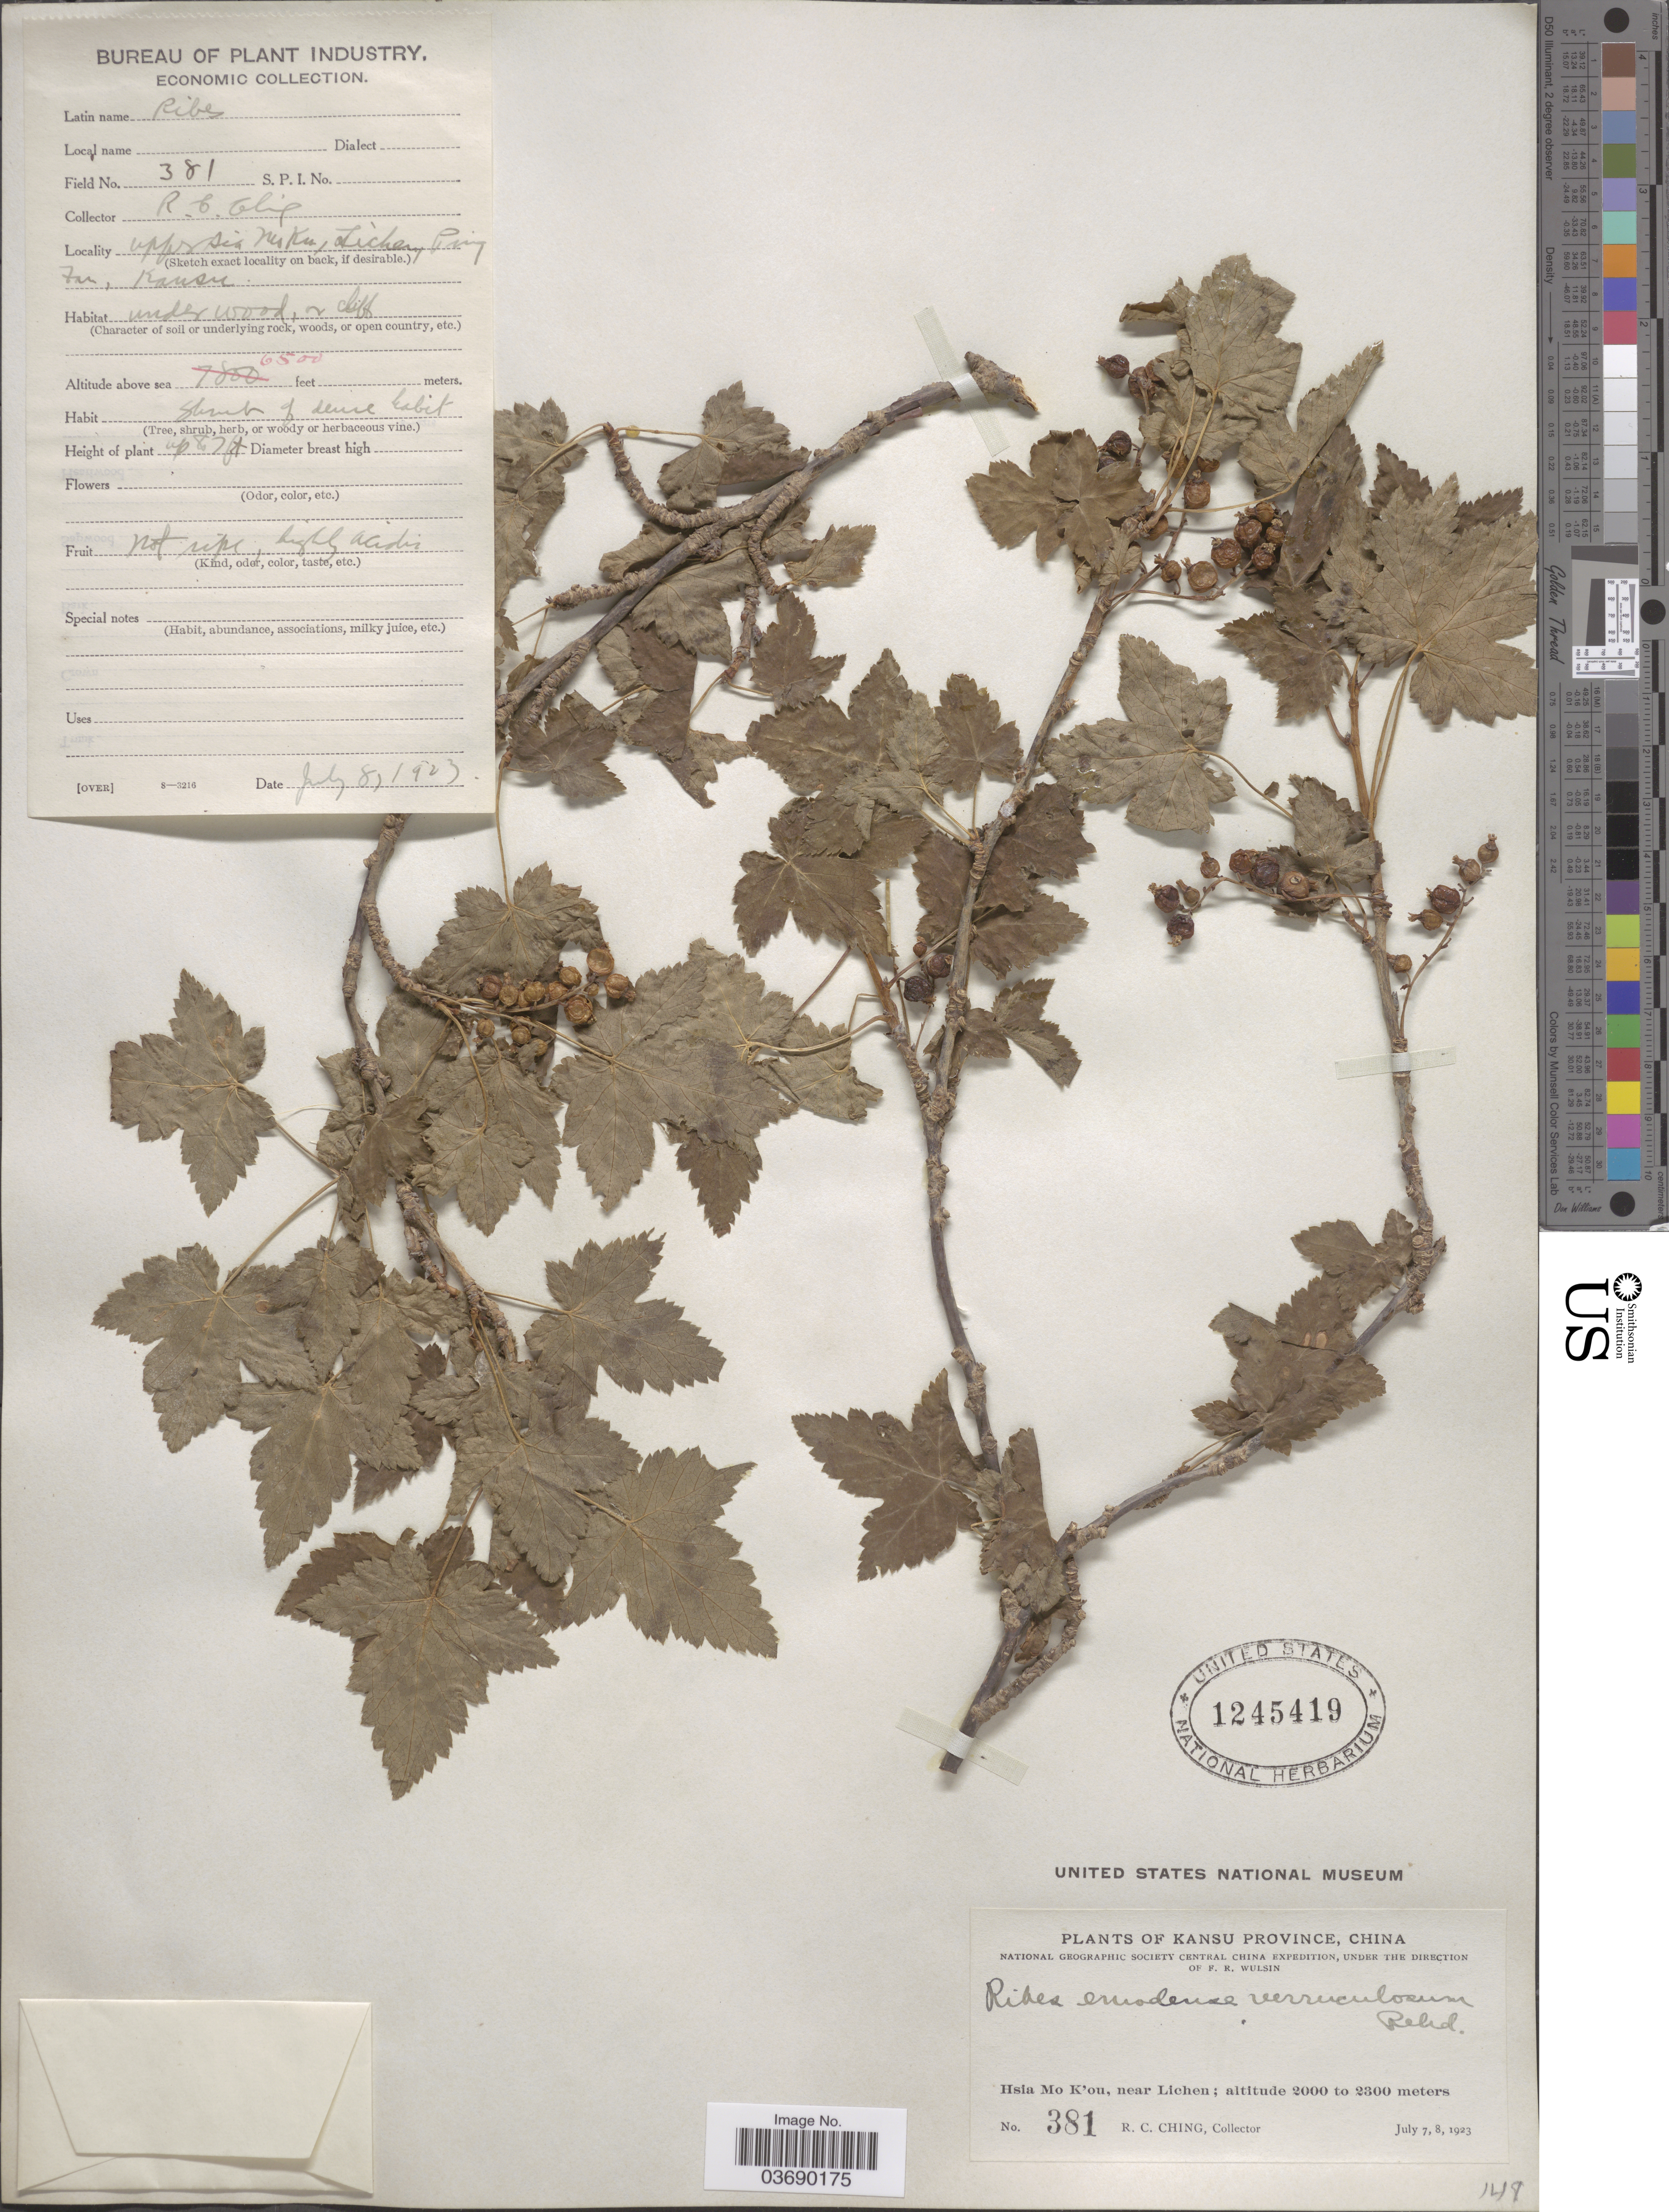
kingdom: Plantae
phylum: Tracheophyta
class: Magnoliopsida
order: Saxifragales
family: Grossulariaceae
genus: Ribes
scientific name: Ribes emodense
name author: Rehder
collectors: R. C. Ching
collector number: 381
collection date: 1923-07-08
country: China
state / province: Gansu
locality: Kansu Province. Hsia Mo K'ou, near Lichen. Upper* Sia* Mo Ku*. Ping Fau*.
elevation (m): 1981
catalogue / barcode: US 1245419